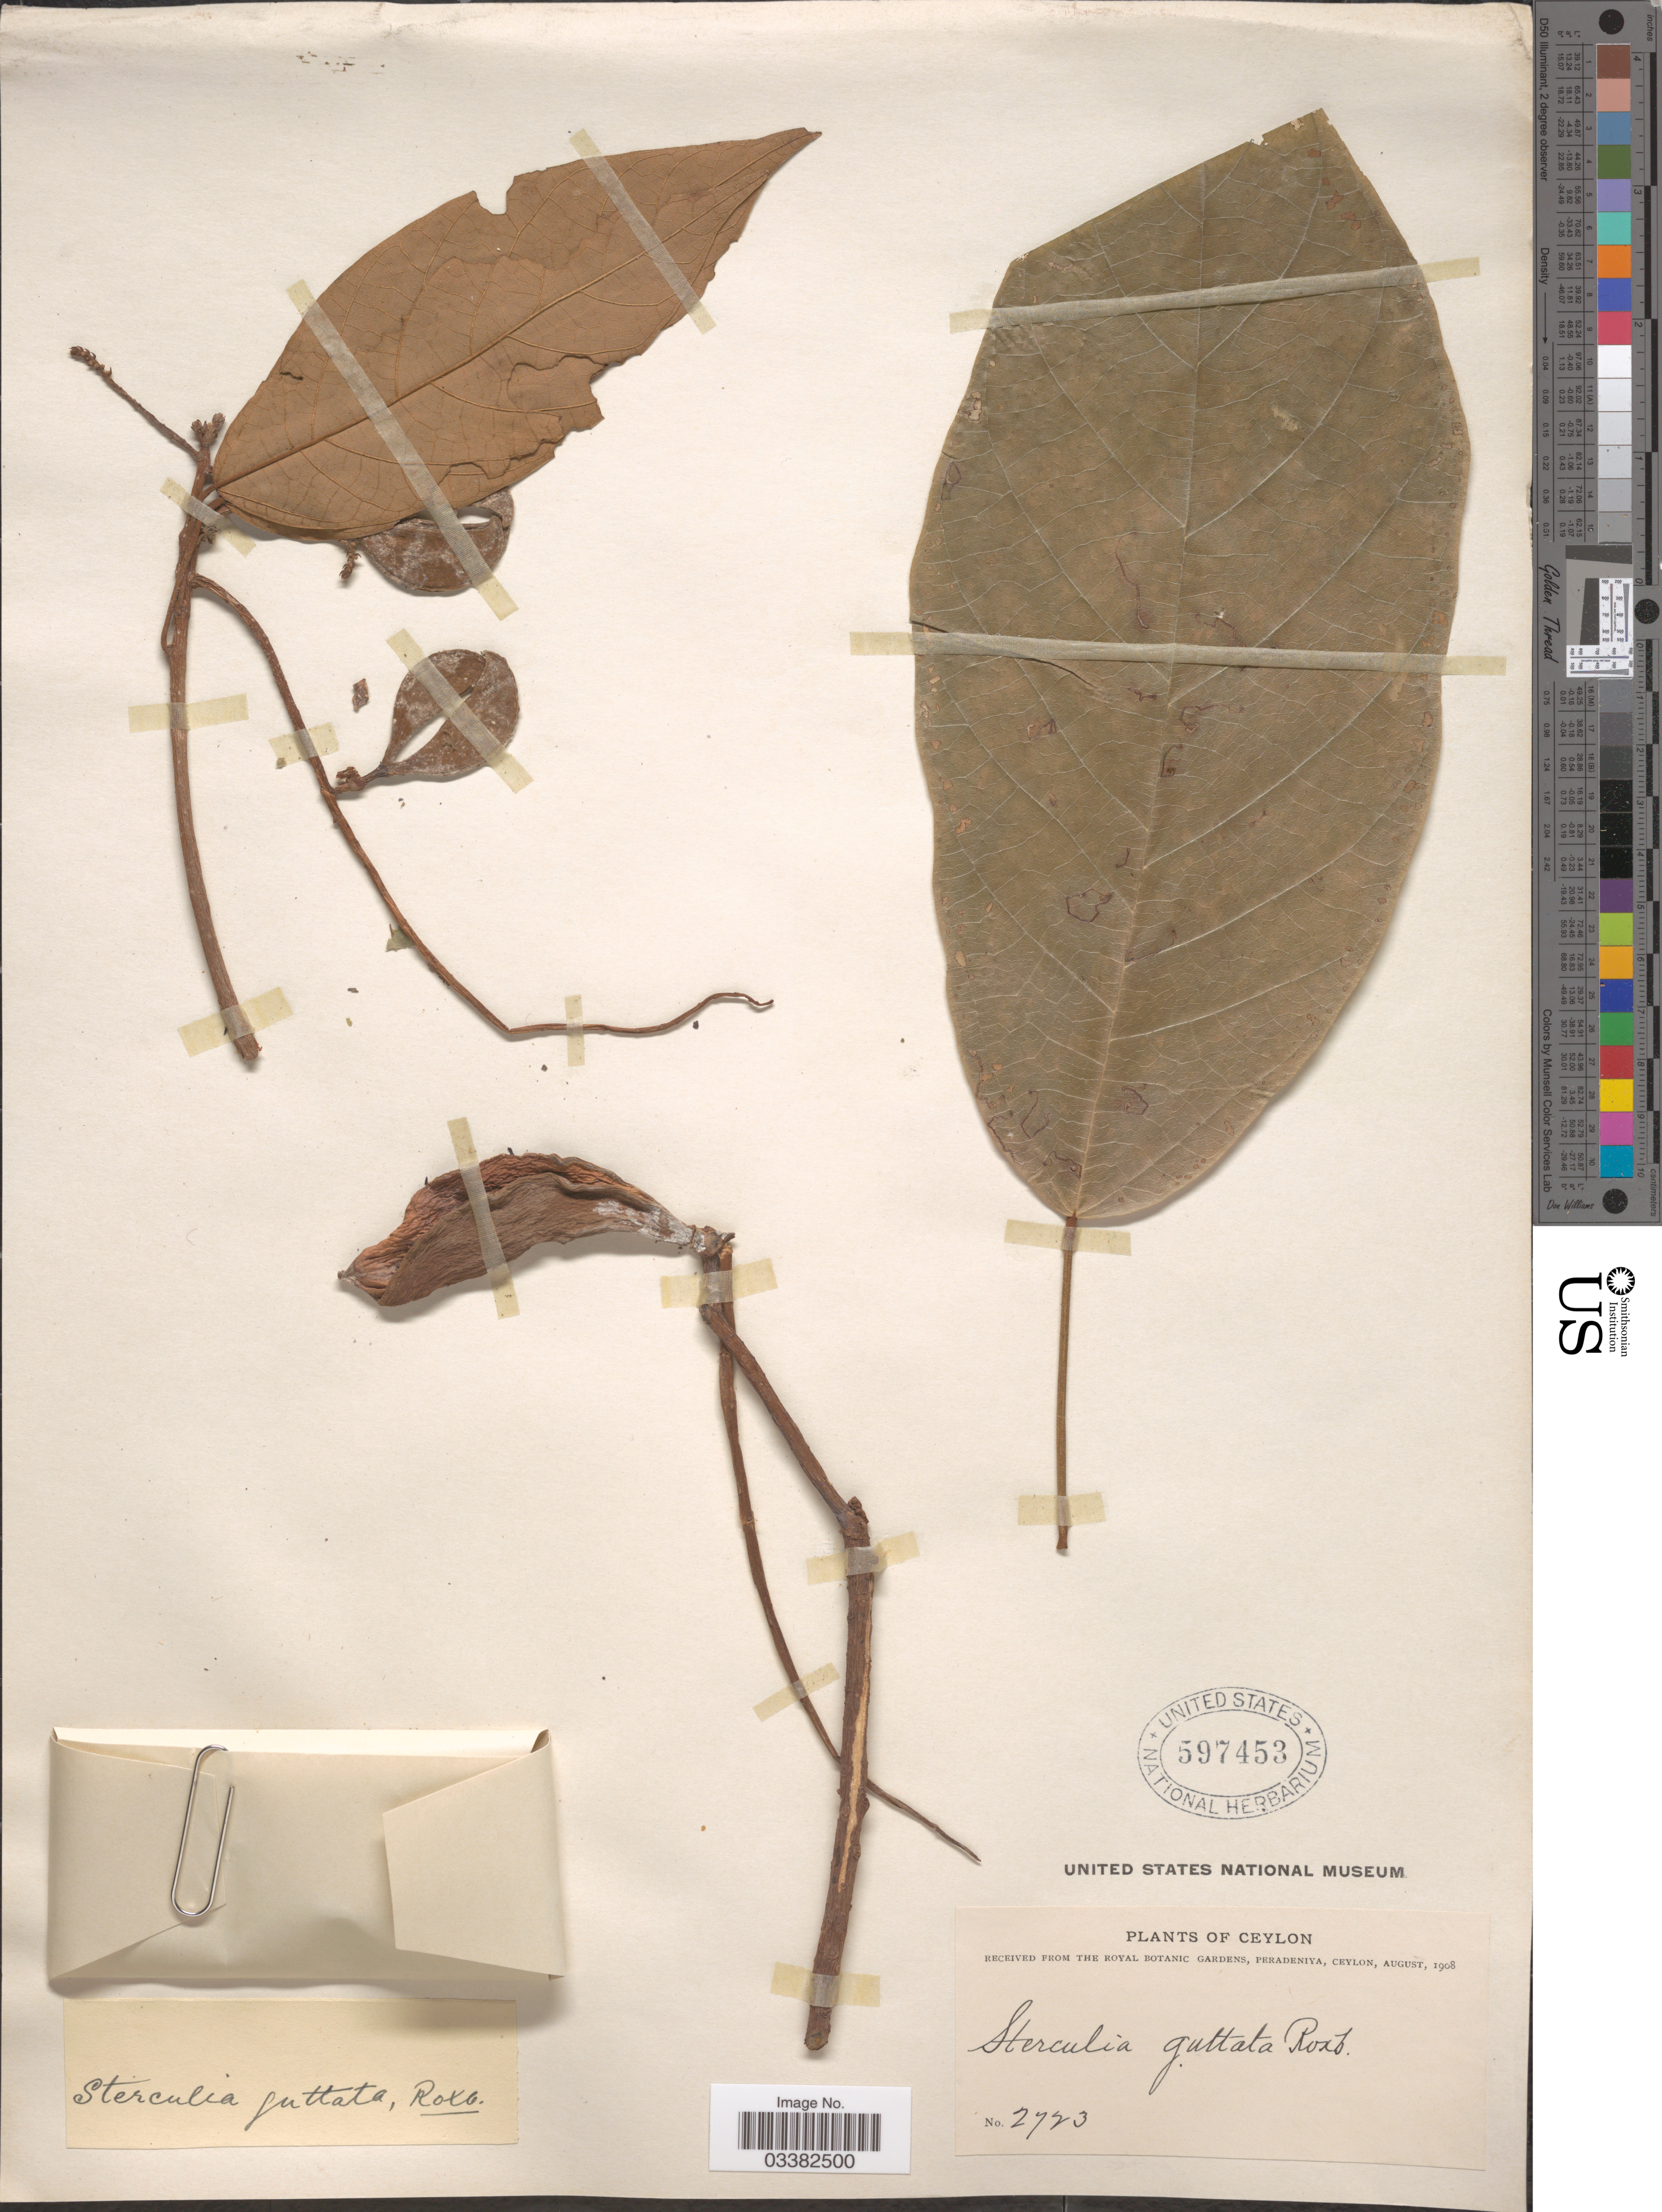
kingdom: Plantae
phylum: Tracheophyta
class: Magnoliopsida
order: Malvales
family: Malvaceae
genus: Sterculia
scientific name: Sterculia guttata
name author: Roxb. ex G. Don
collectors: ex herb. Royal Botanic Gardens, Peradeniya, Ceylon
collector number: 2723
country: Sri Lanka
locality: Ceylon.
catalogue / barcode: US 597453